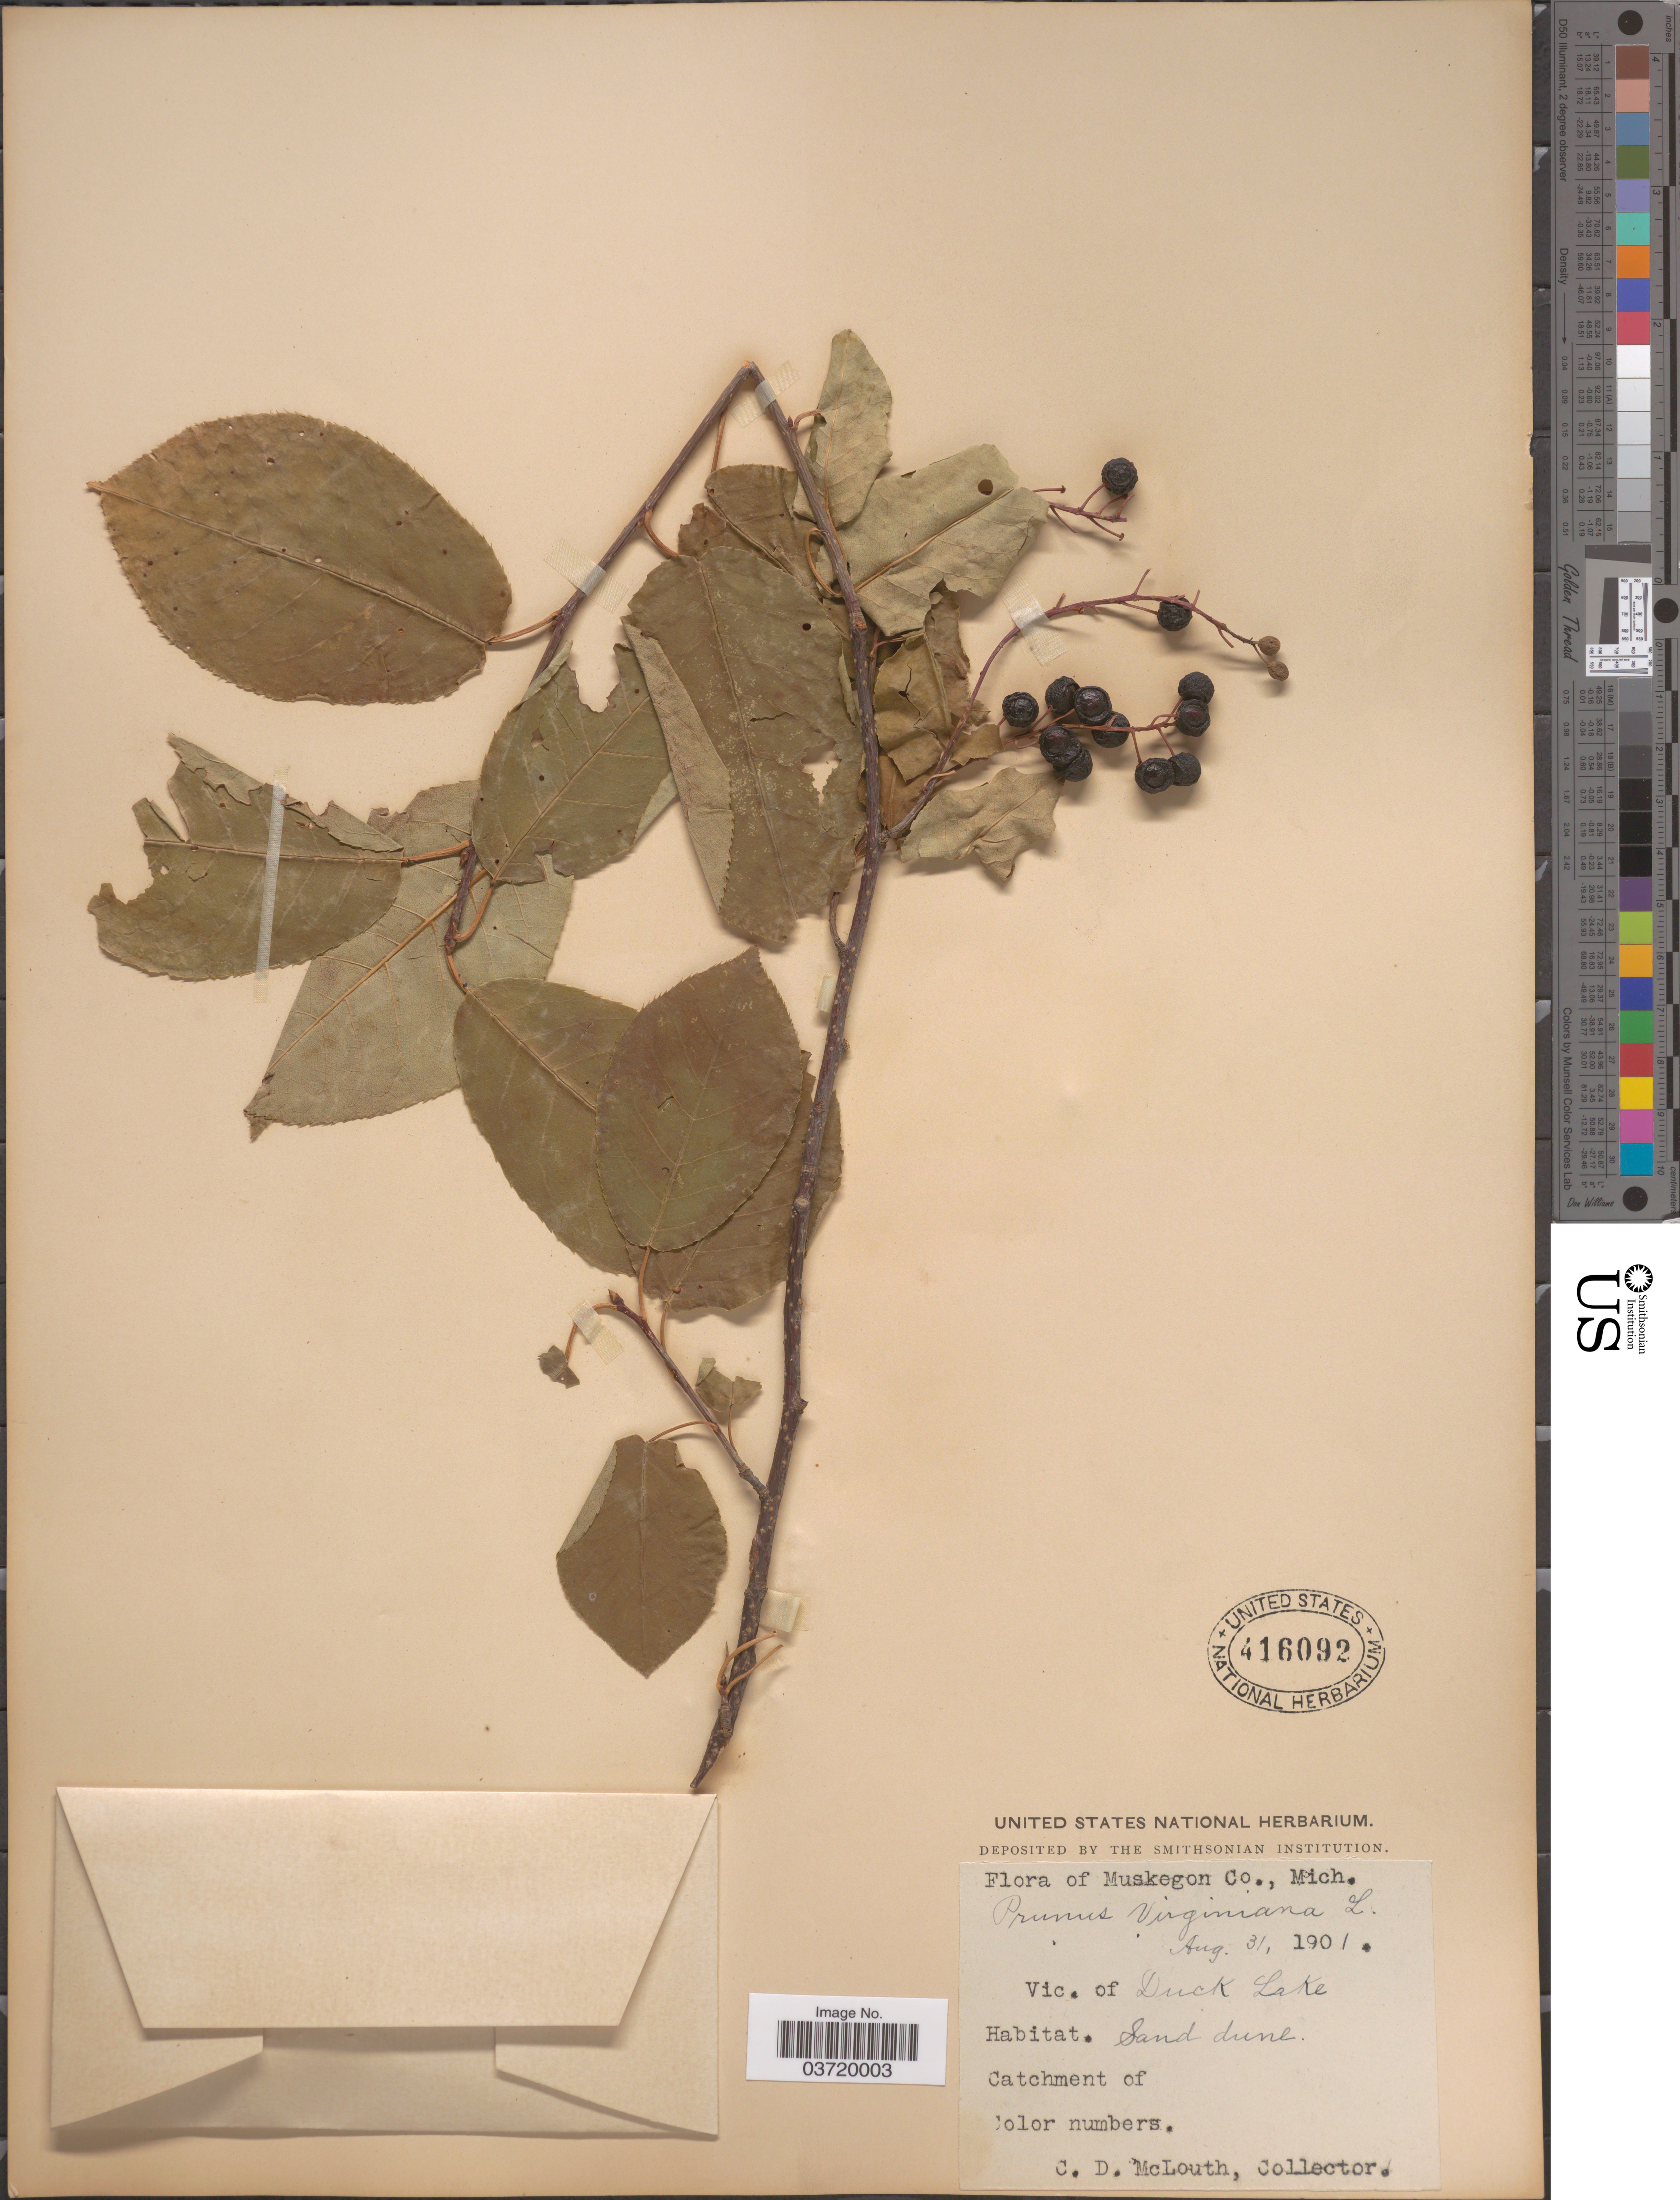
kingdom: Plantae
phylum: Tracheophyta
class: Magnoliopsida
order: Rosales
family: Rosaceae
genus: Prunus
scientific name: Prunus virginiana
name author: L.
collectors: C. McLouth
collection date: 1901-08-31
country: United States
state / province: Michigan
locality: Muskegon Co. Vic. of Duck Lake.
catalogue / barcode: US 416092